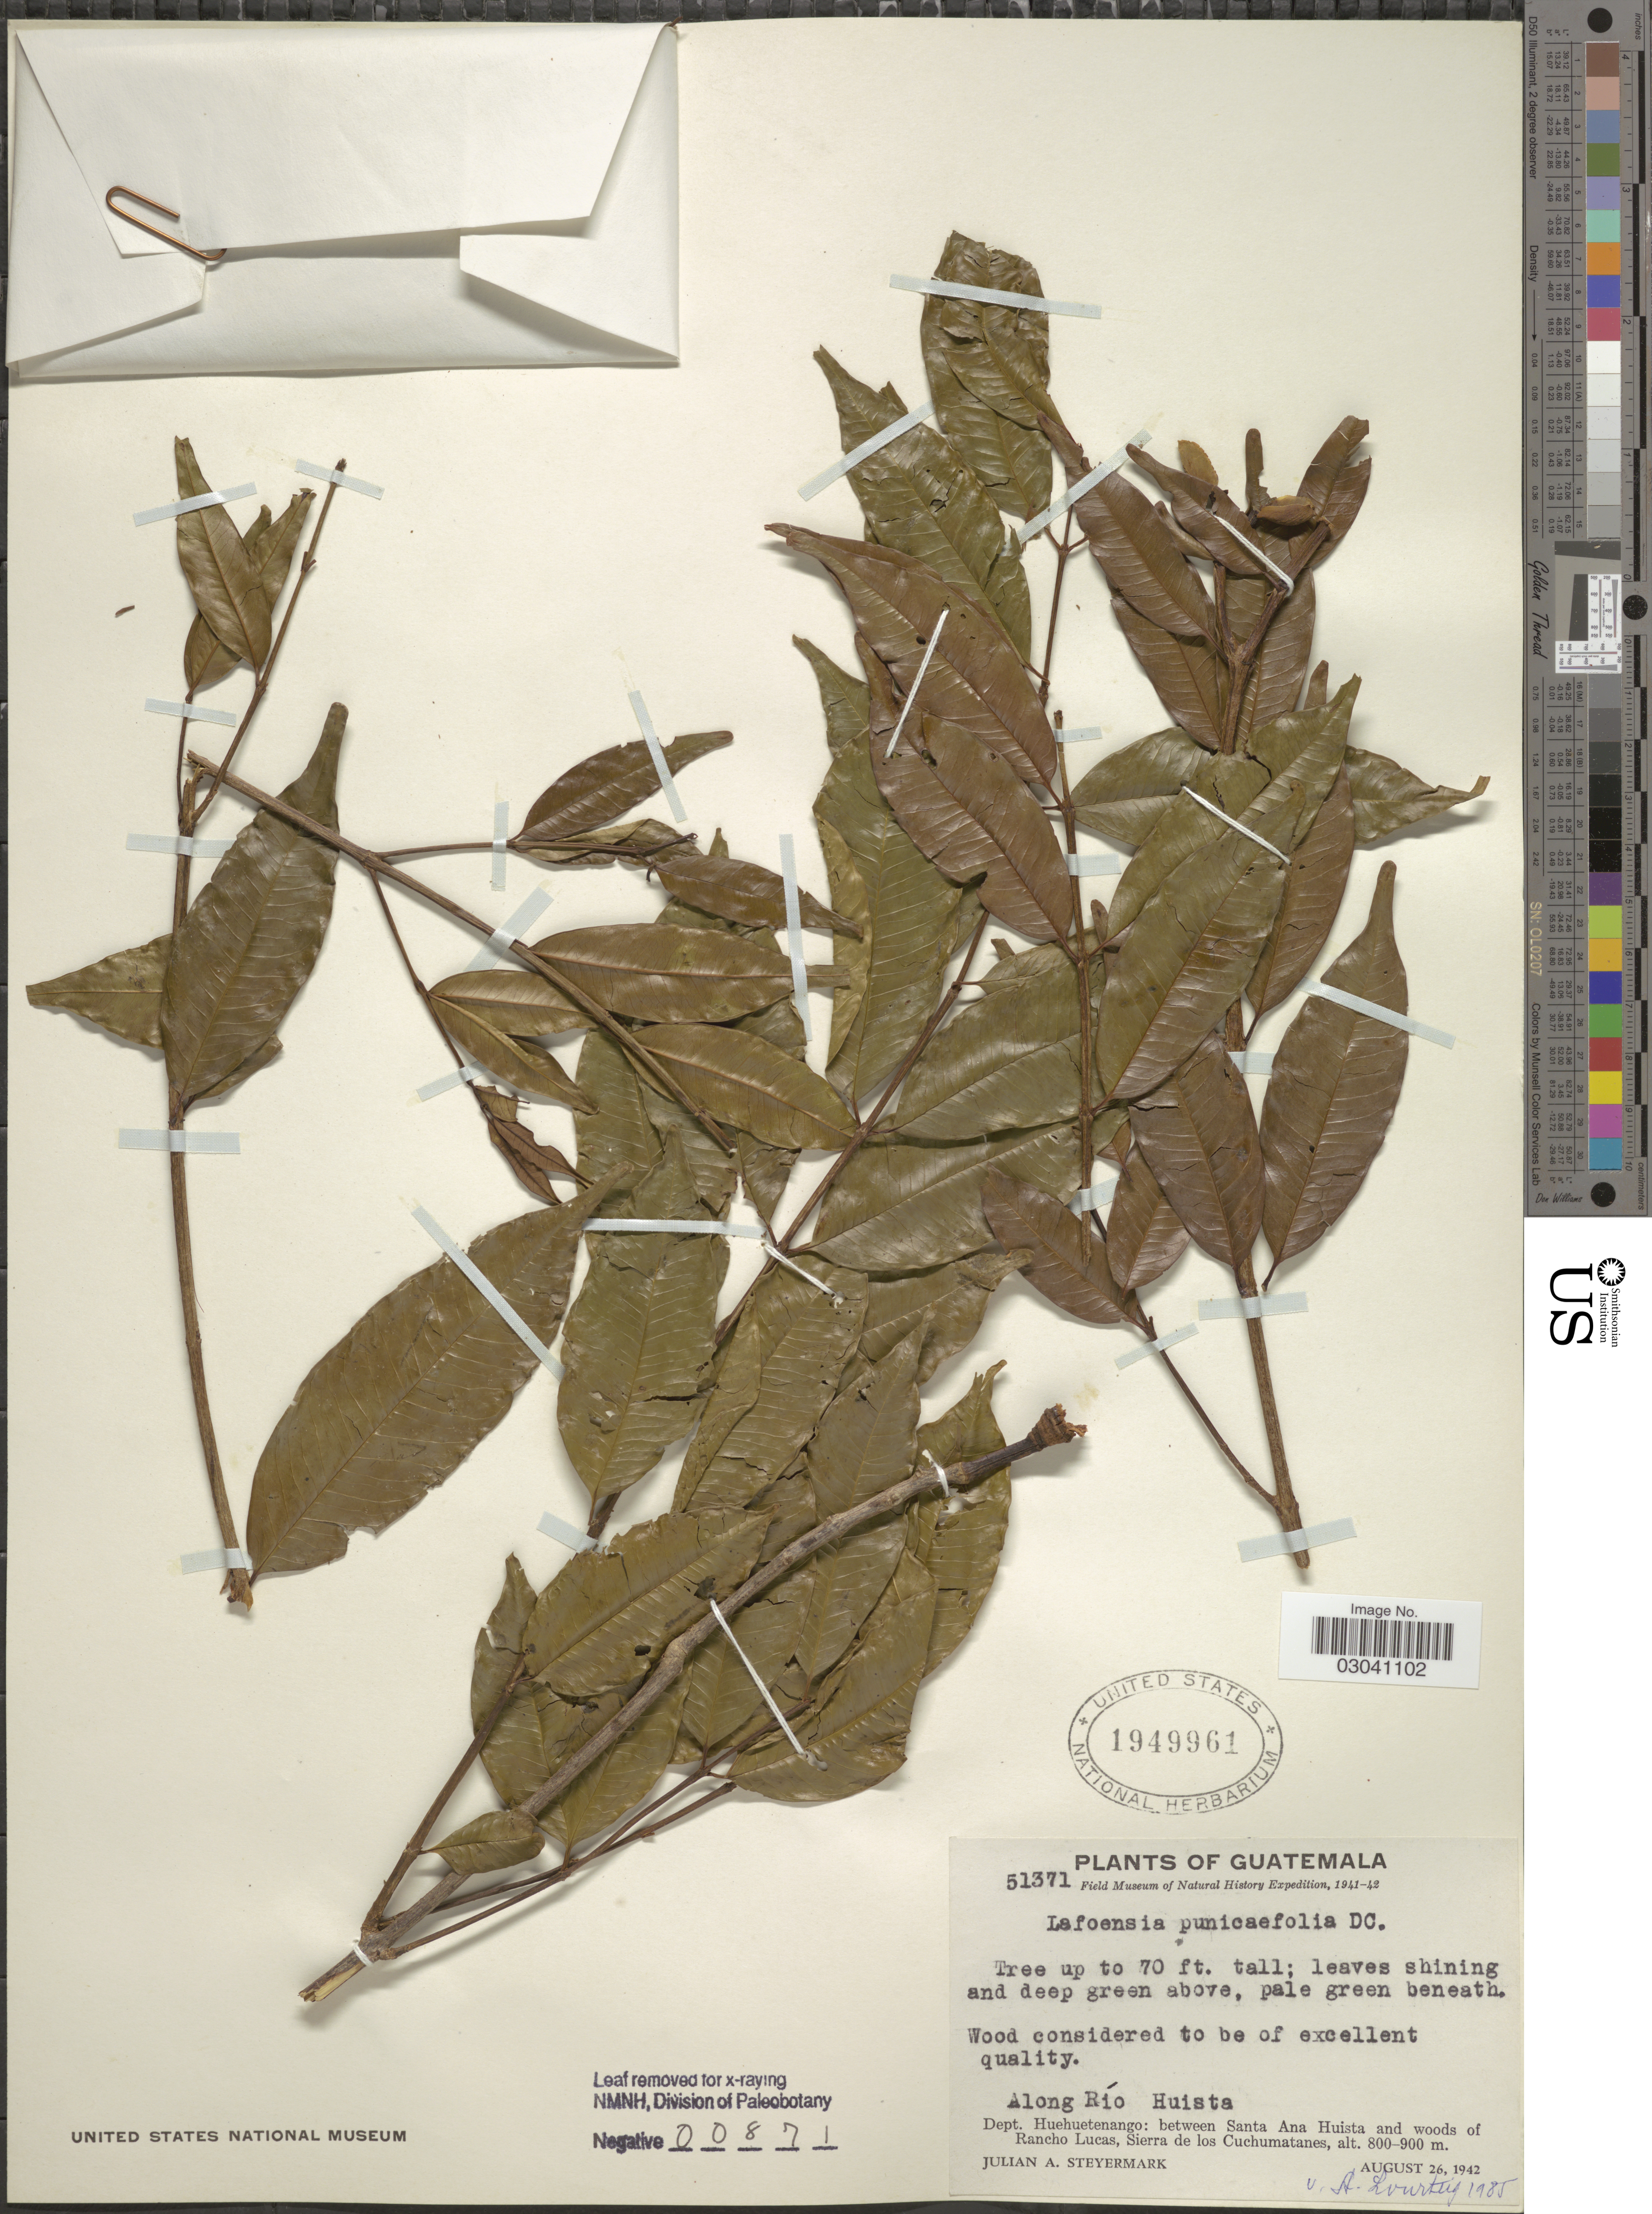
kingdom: Plantae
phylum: Tracheophyta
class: Magnoliopsida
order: Myrtales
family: Lythraceae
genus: Lafoensia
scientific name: Lafoensia punicifolia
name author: DC.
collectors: J. Steyermark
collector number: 51371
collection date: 1942-08-26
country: Guatemala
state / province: Huehuetenango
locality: Along Río Huista. Dept. Huehuetenango: between Santa Ana Huista and woods of Rancho Lucas, Sierra de los Cuchumatanes.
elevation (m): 800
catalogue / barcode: US 1949961